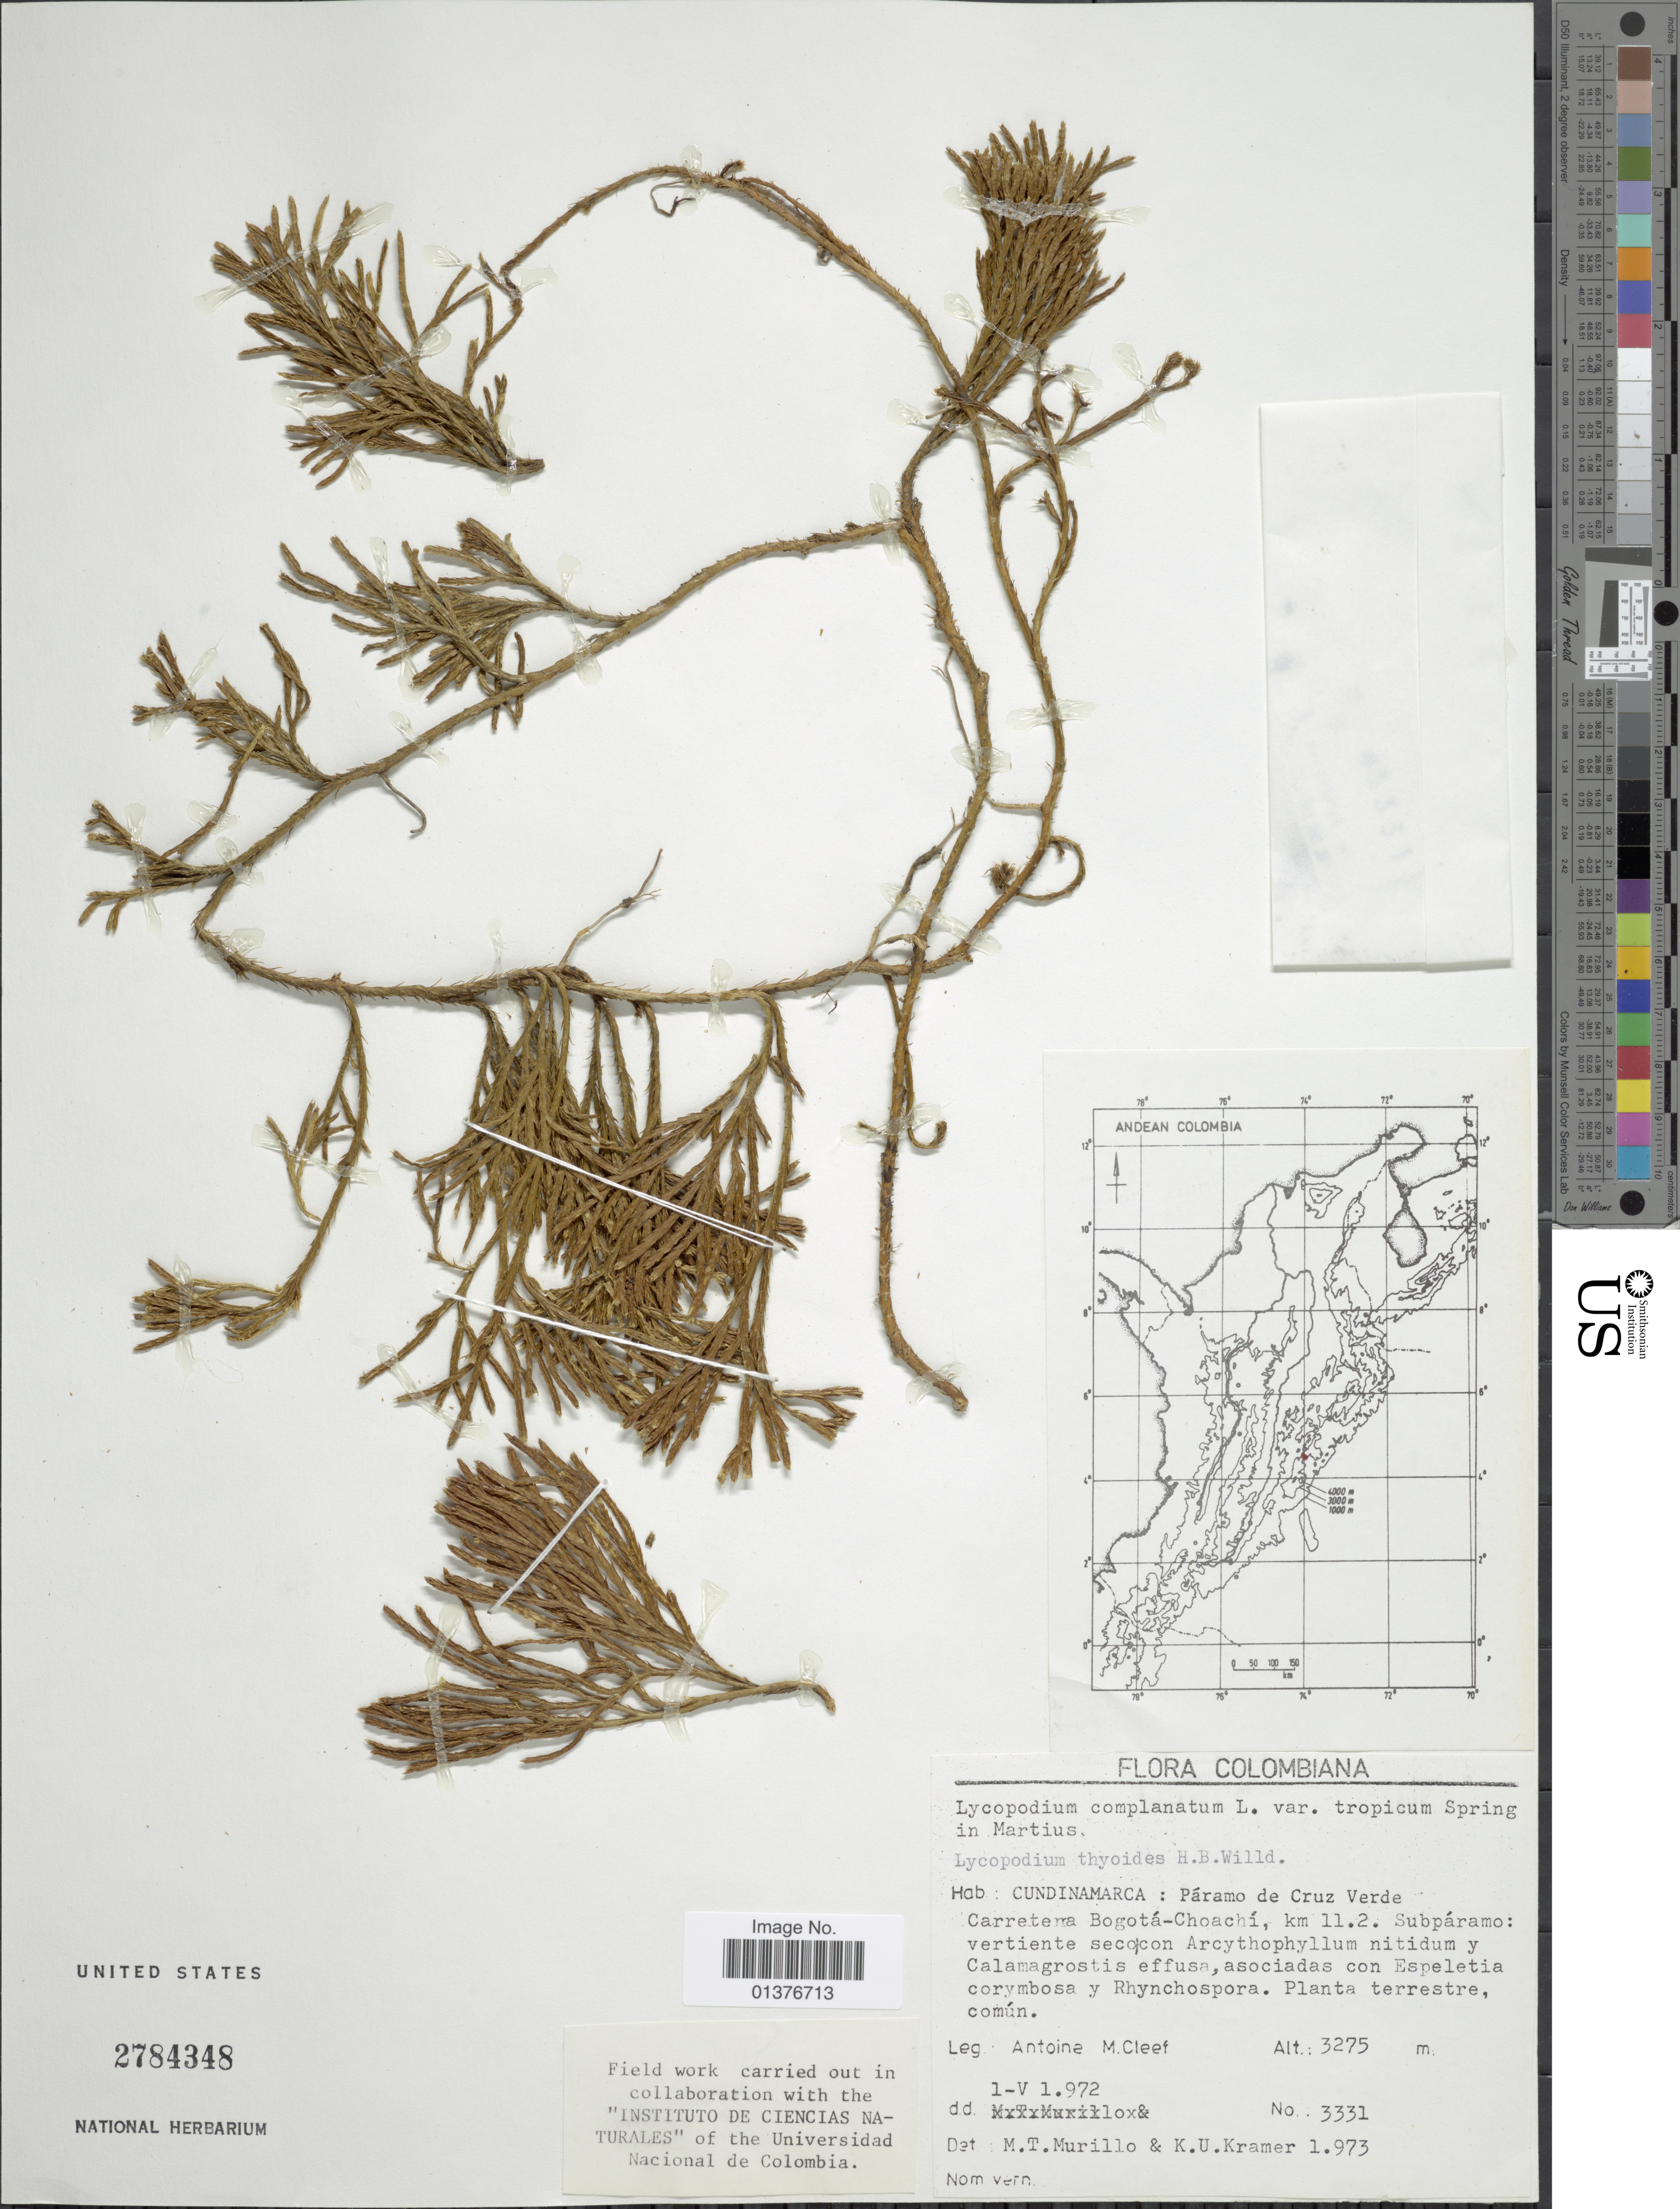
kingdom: Plantae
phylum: Tracheophyta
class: Lycopodiopsida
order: Lycopodiales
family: Lycopodiaceae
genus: Diphasiastrum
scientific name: Diphasiastrum thyoides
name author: (Humb. & Bonpl. ex Willd.) Holub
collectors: A. M. Cleef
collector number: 3331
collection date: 1972-05-01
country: Colombia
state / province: Cundinamarca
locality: Páramo de Cruz Verde Carretera Bogotá-Choachi, km 11.2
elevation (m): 3275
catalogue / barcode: US 2784348